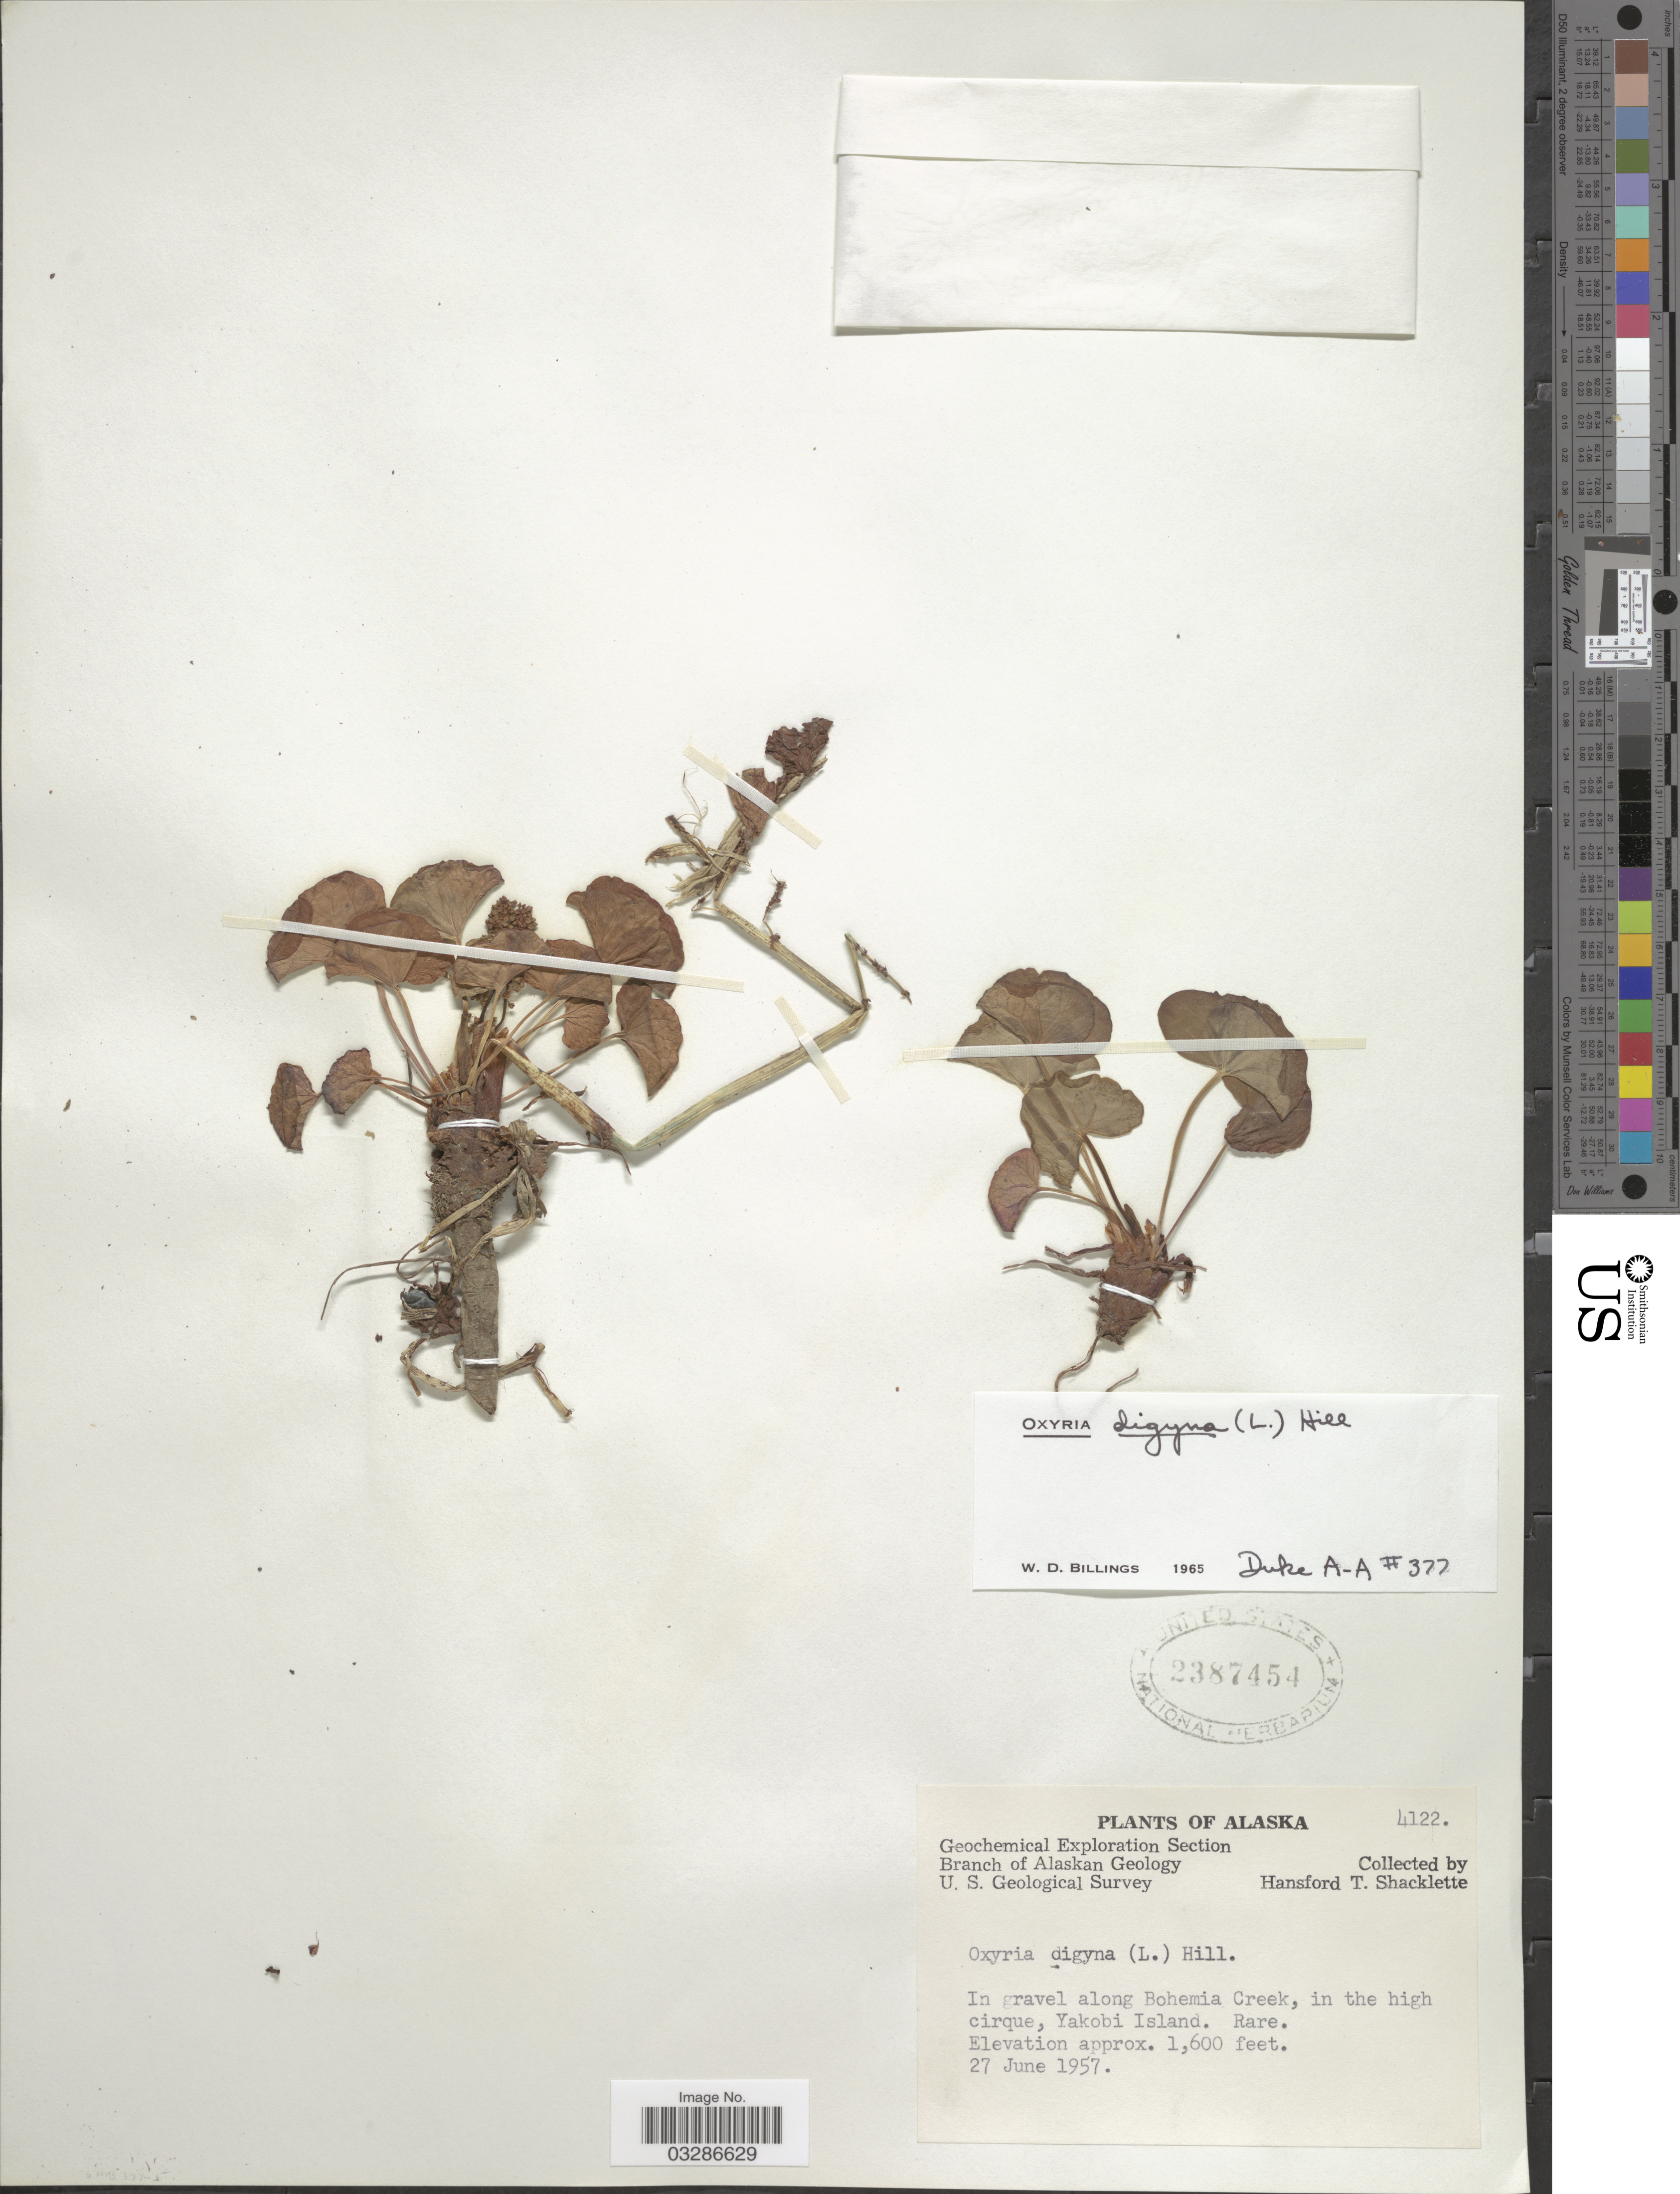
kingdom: Plantae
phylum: Tracheophyta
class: Magnoliopsida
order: Caryophyllales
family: Polygonaceae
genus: Oxyria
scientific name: Oxyria digyna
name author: (L.) Hill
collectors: H. Shacklette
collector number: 4122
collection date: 1957-06-27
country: United States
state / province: Alaska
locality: In gravel along Bohemia Creek, in the high cirque, Yakobi Island.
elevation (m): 488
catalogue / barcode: US 2387454